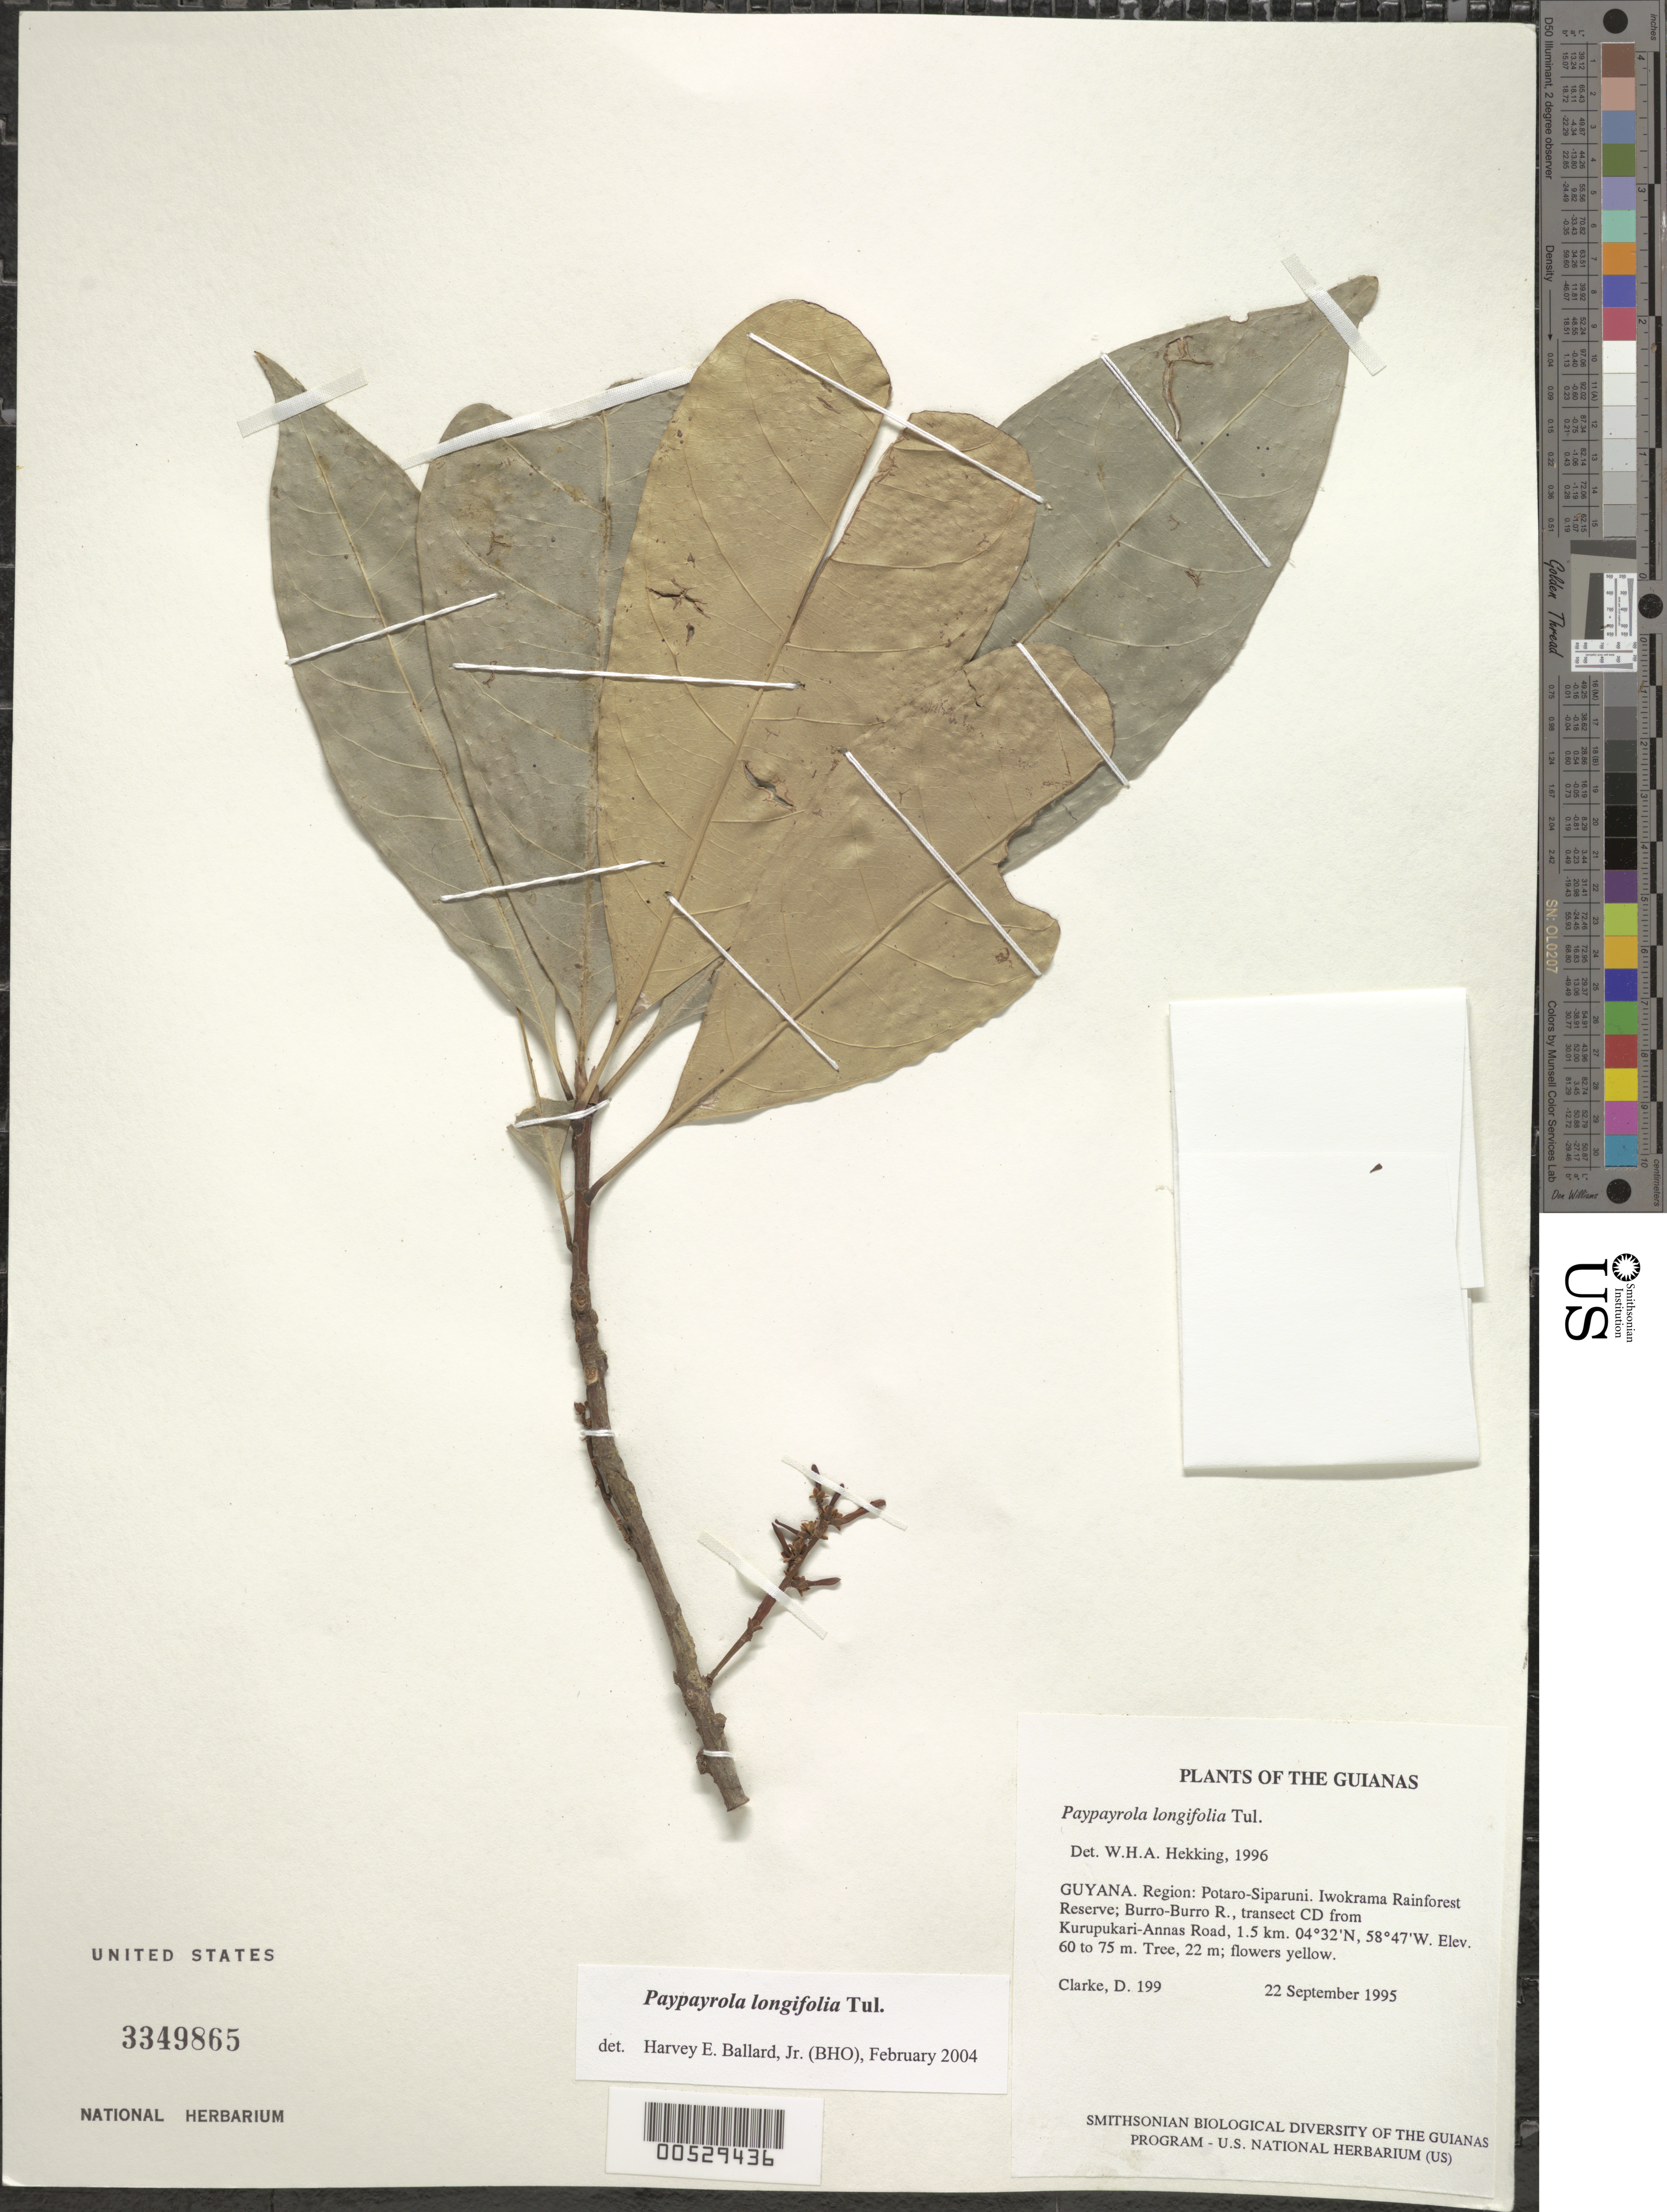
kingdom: Plantae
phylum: Tracheophyta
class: Magnoliopsida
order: Malpighiales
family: Violaceae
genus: Paypayrola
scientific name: Paypayrola longifolia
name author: Tul.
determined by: Ballard, Harvey E.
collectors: H. D. Clarke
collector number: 199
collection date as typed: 22 September 1995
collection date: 1995-09-22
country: Guyana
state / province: Potaro-Siparuni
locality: Iwokrama Rainforest Reserve; Burro-Burro R., transect CD from Kurupukari-Annas Road, 1.5 km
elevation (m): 60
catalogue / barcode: US 3349865